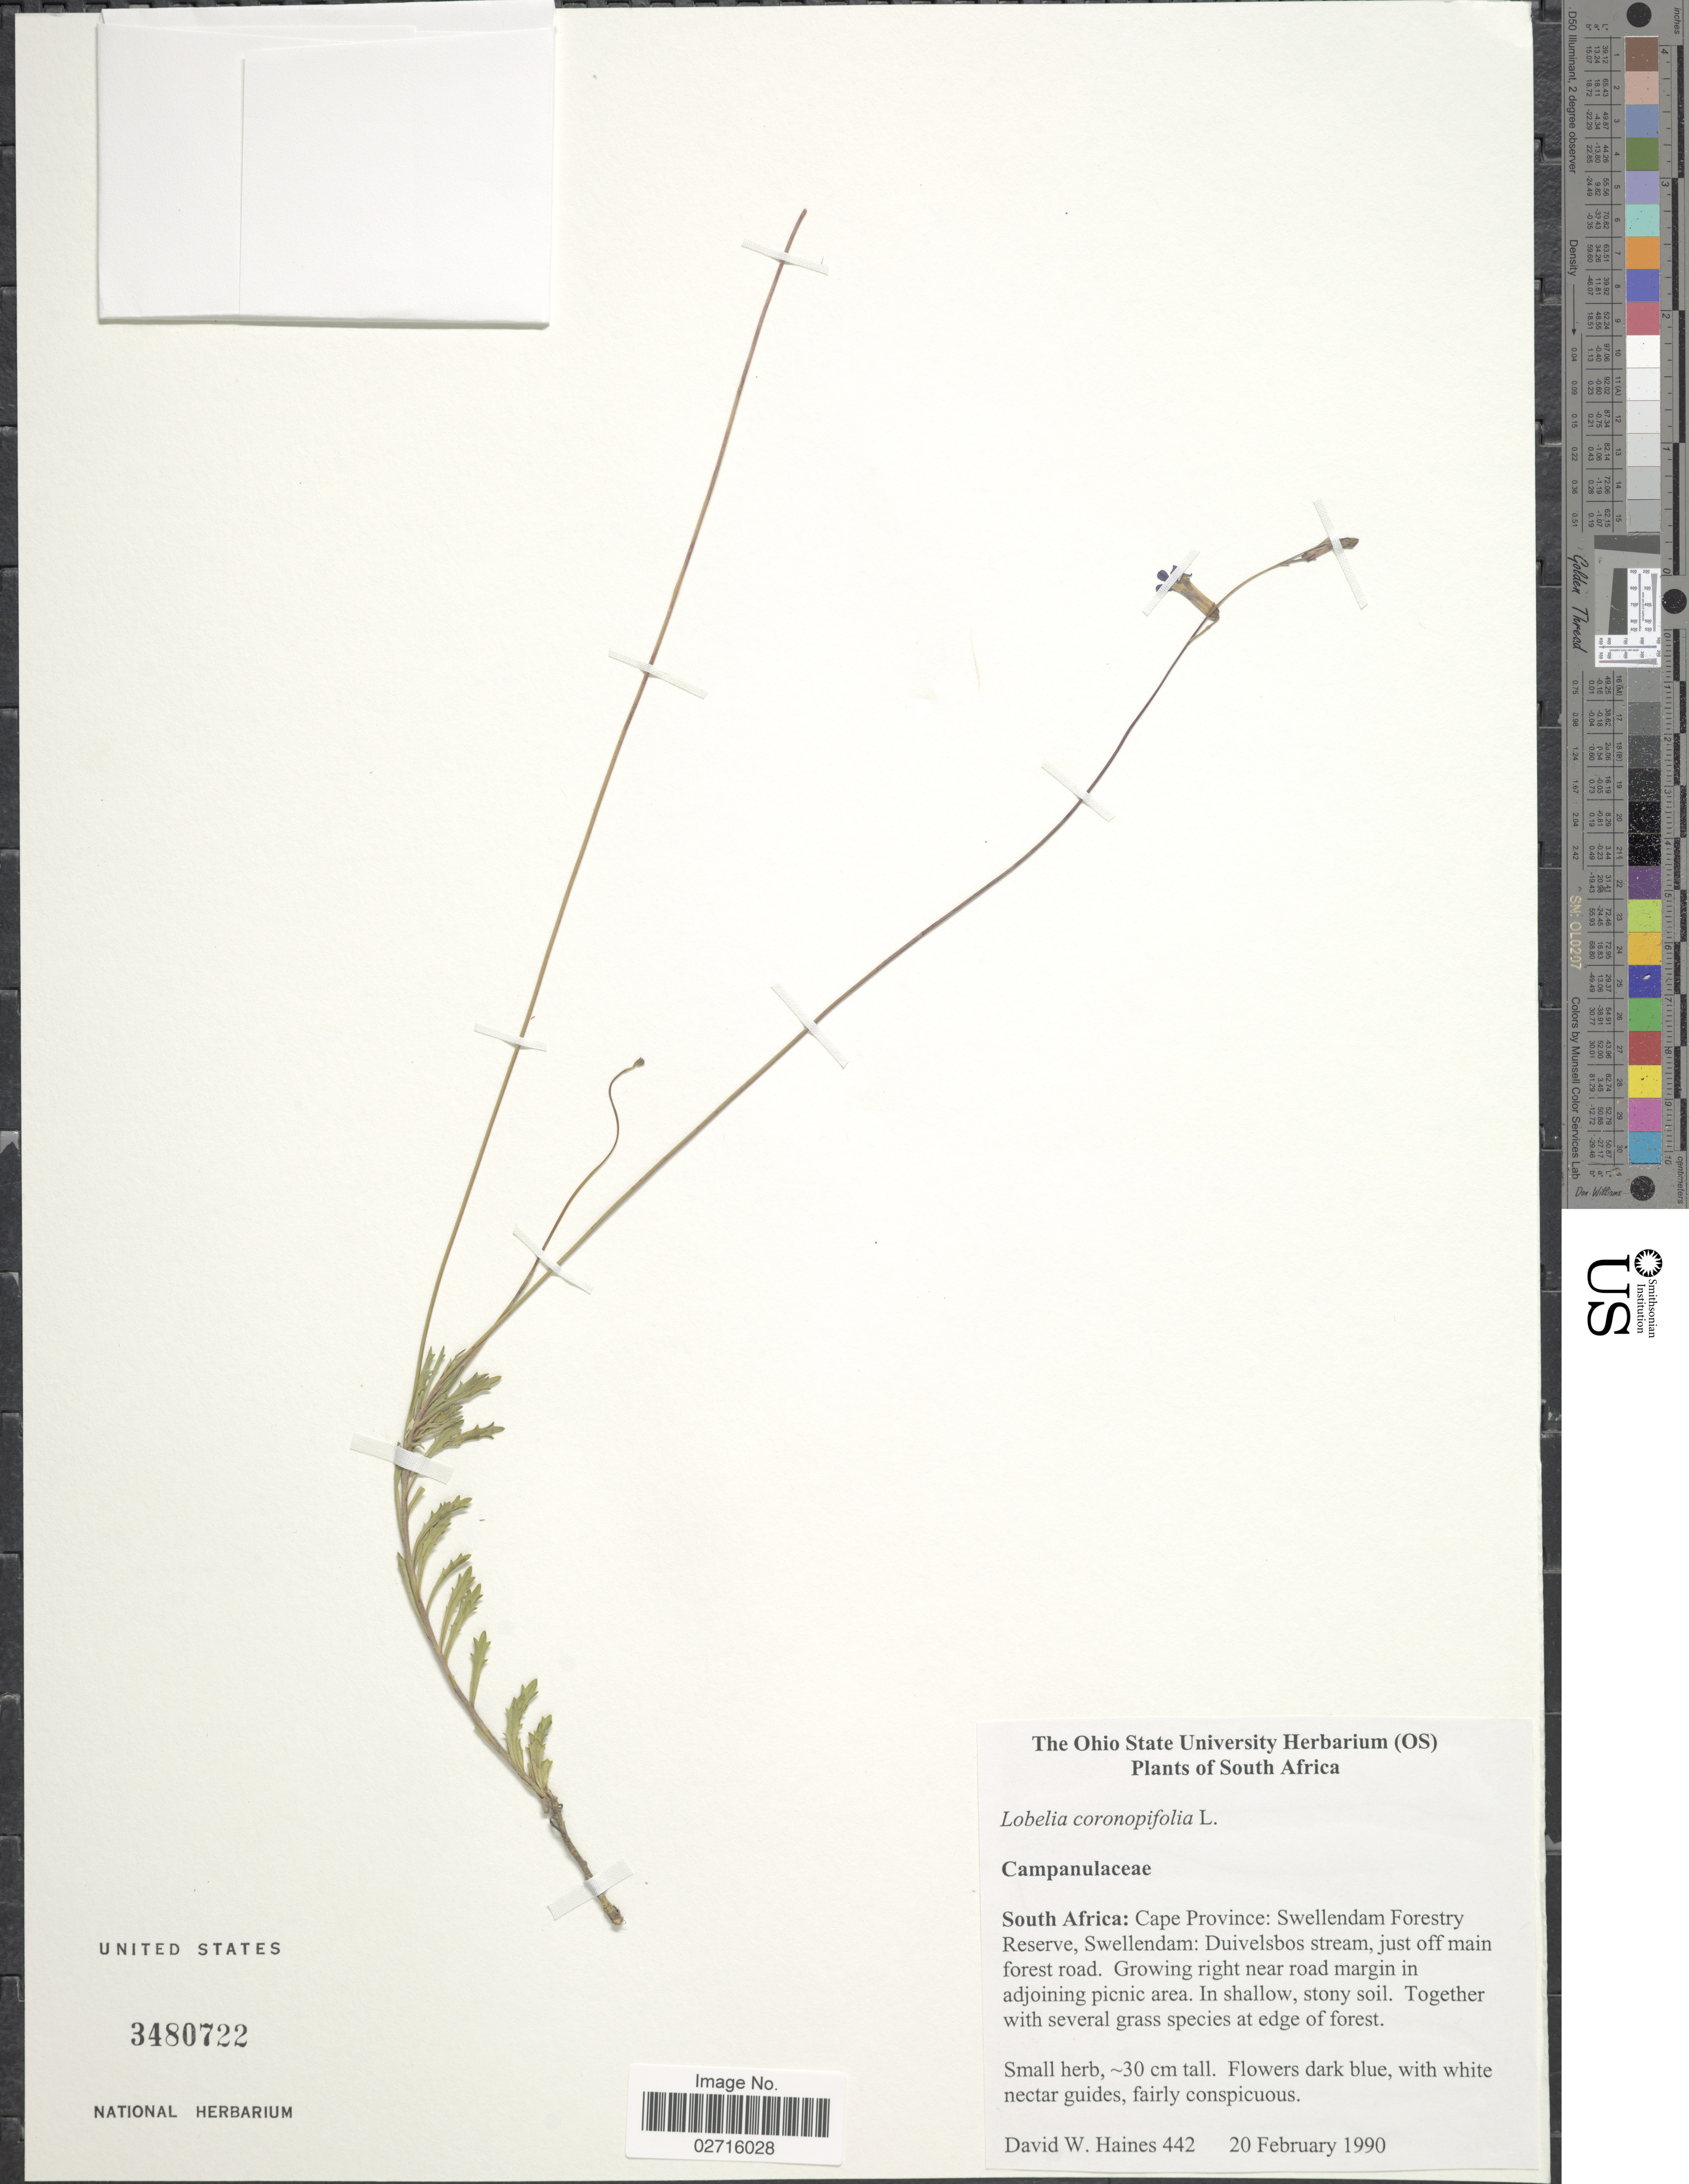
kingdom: Plantae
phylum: Tracheophyta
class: Magnoliopsida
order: Asterales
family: Campanulaceae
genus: Lobelia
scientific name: Lobelia coronopifolia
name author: L.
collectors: D. Haines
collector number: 442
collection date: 1990-02-20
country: South Africa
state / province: Western Cape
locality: Swellendam Forestry Reserve, Swellendam: Duivelsbos stream, just off main forest road, right near road margin in adjoining picnic area.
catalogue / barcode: US 3480722